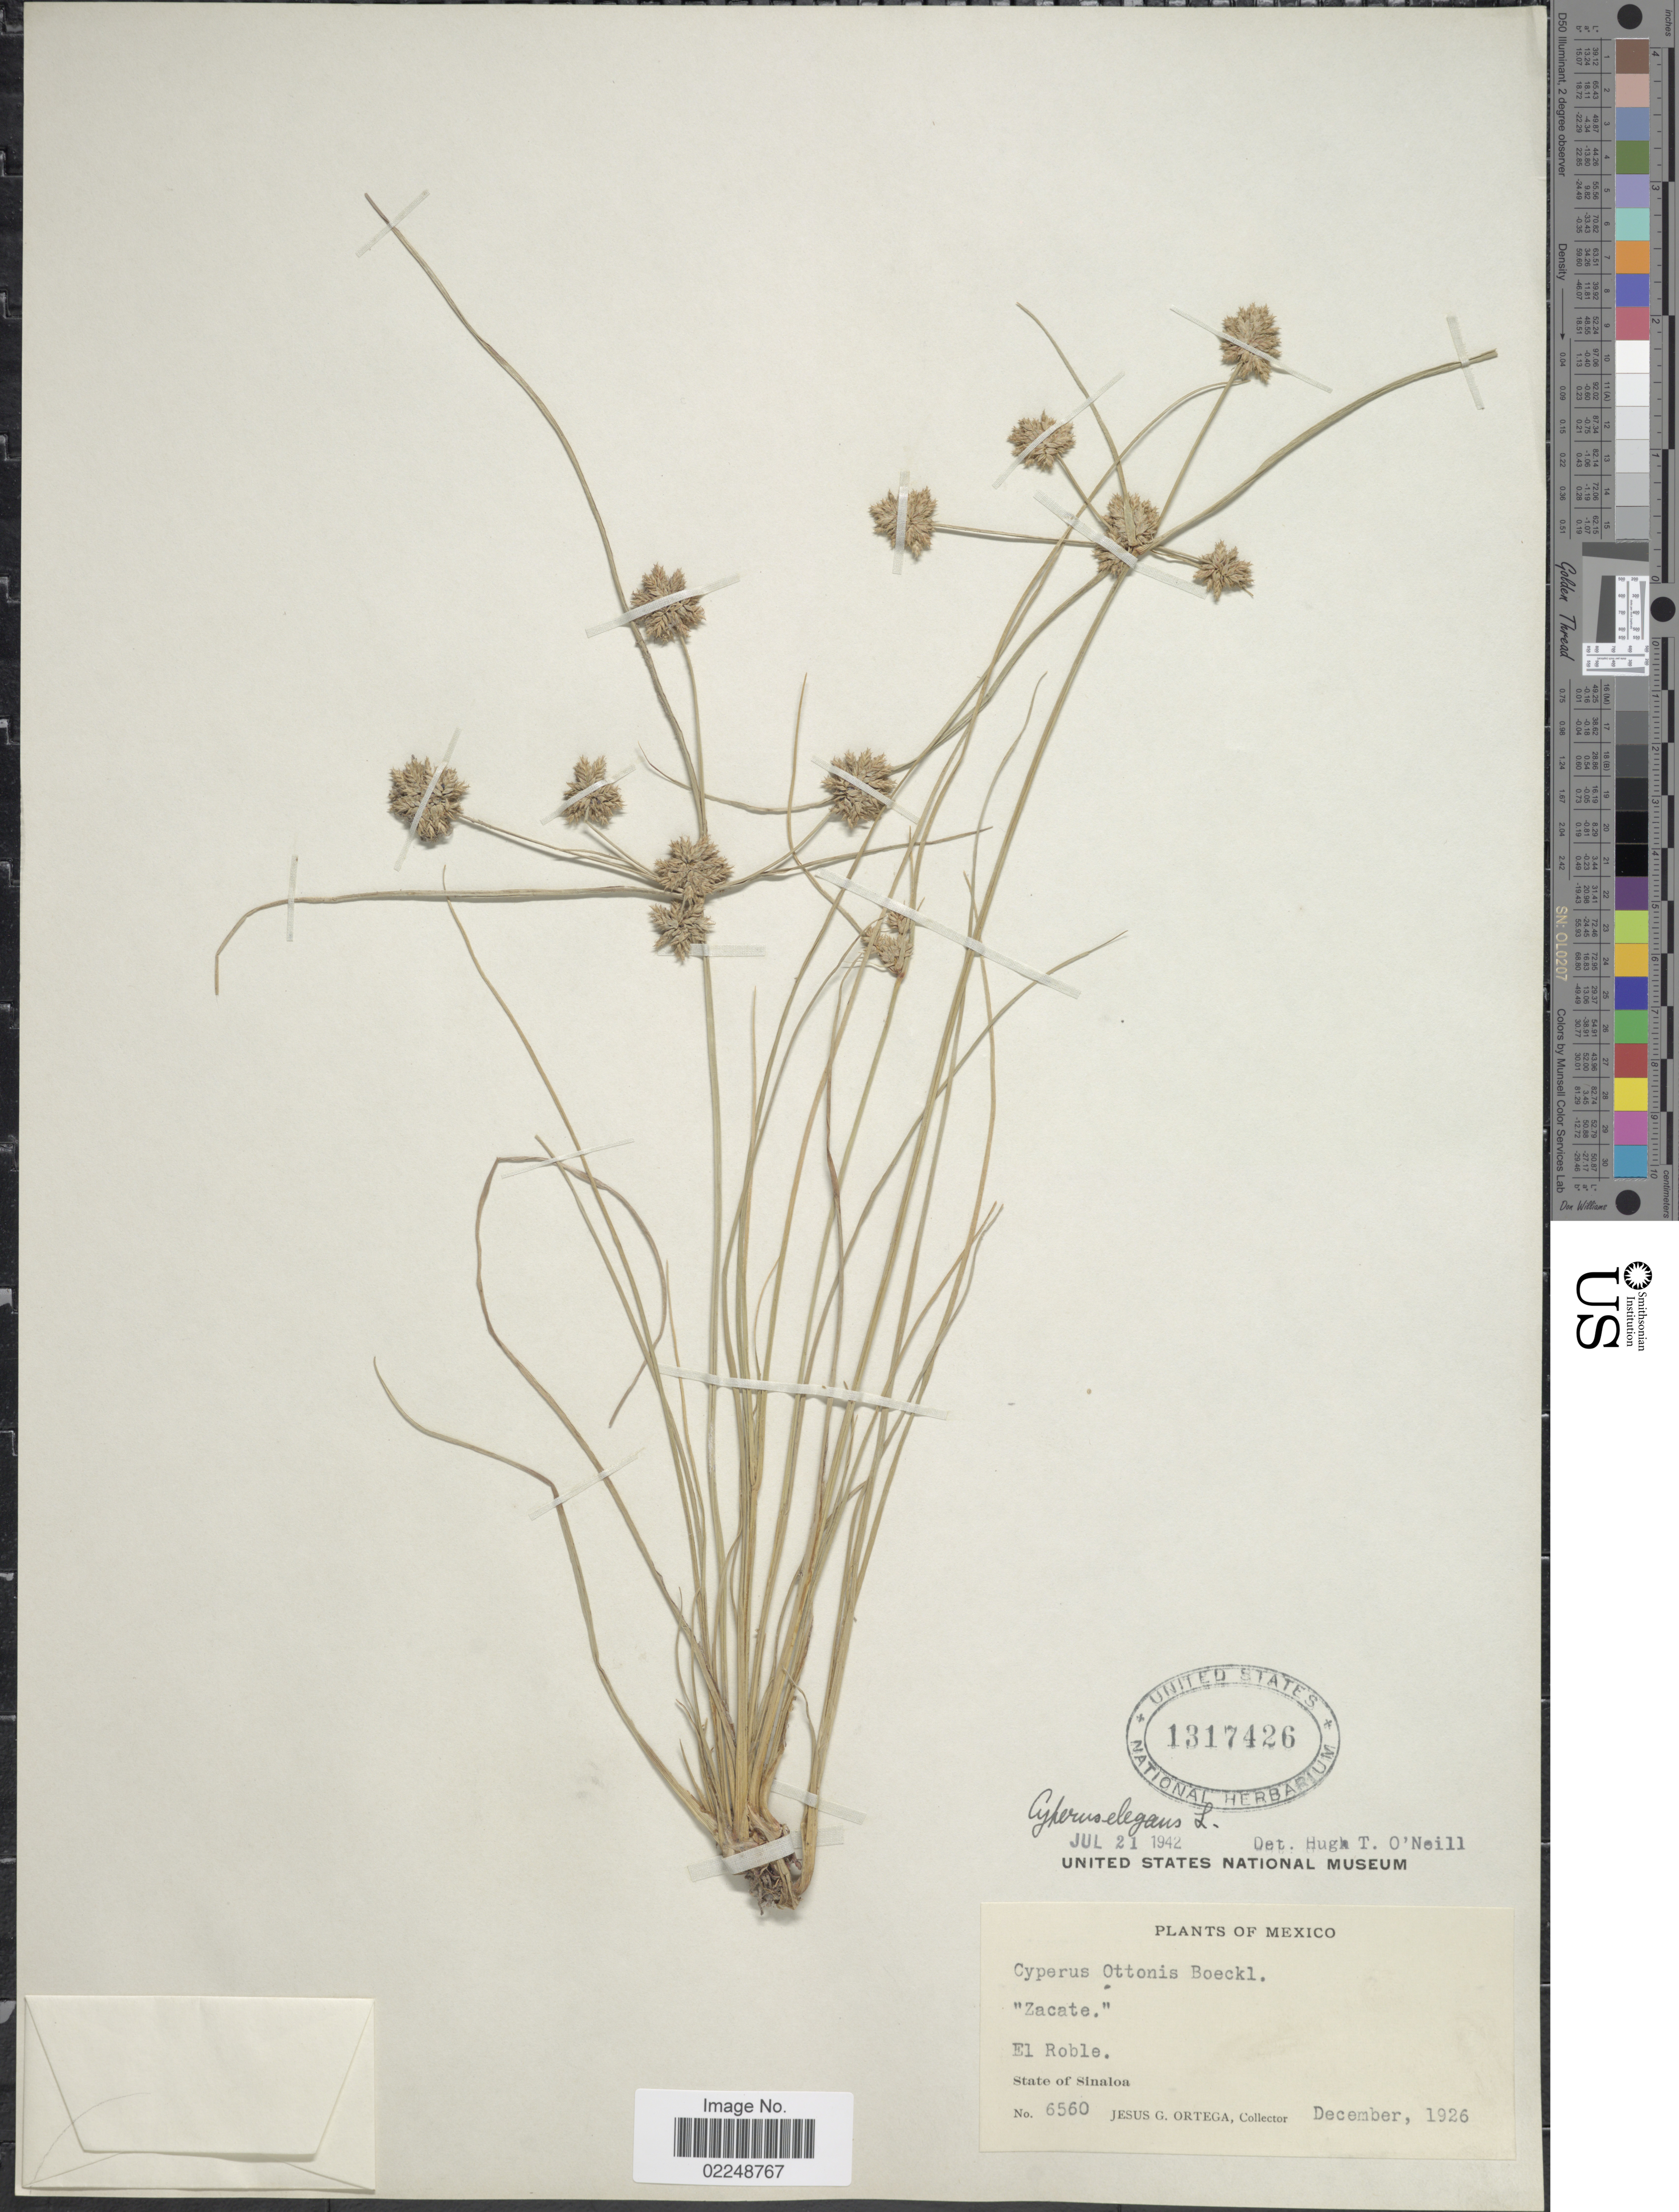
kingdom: Plantae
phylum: Tracheophyta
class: Liliopsida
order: Poales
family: Cyperaceae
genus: Cyperus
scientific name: Cyperus elegans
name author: L.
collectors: J. Ortega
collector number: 6560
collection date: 1926-12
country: Mexico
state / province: Sinaloa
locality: El Roble, State of Sinaloa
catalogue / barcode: US 1317426